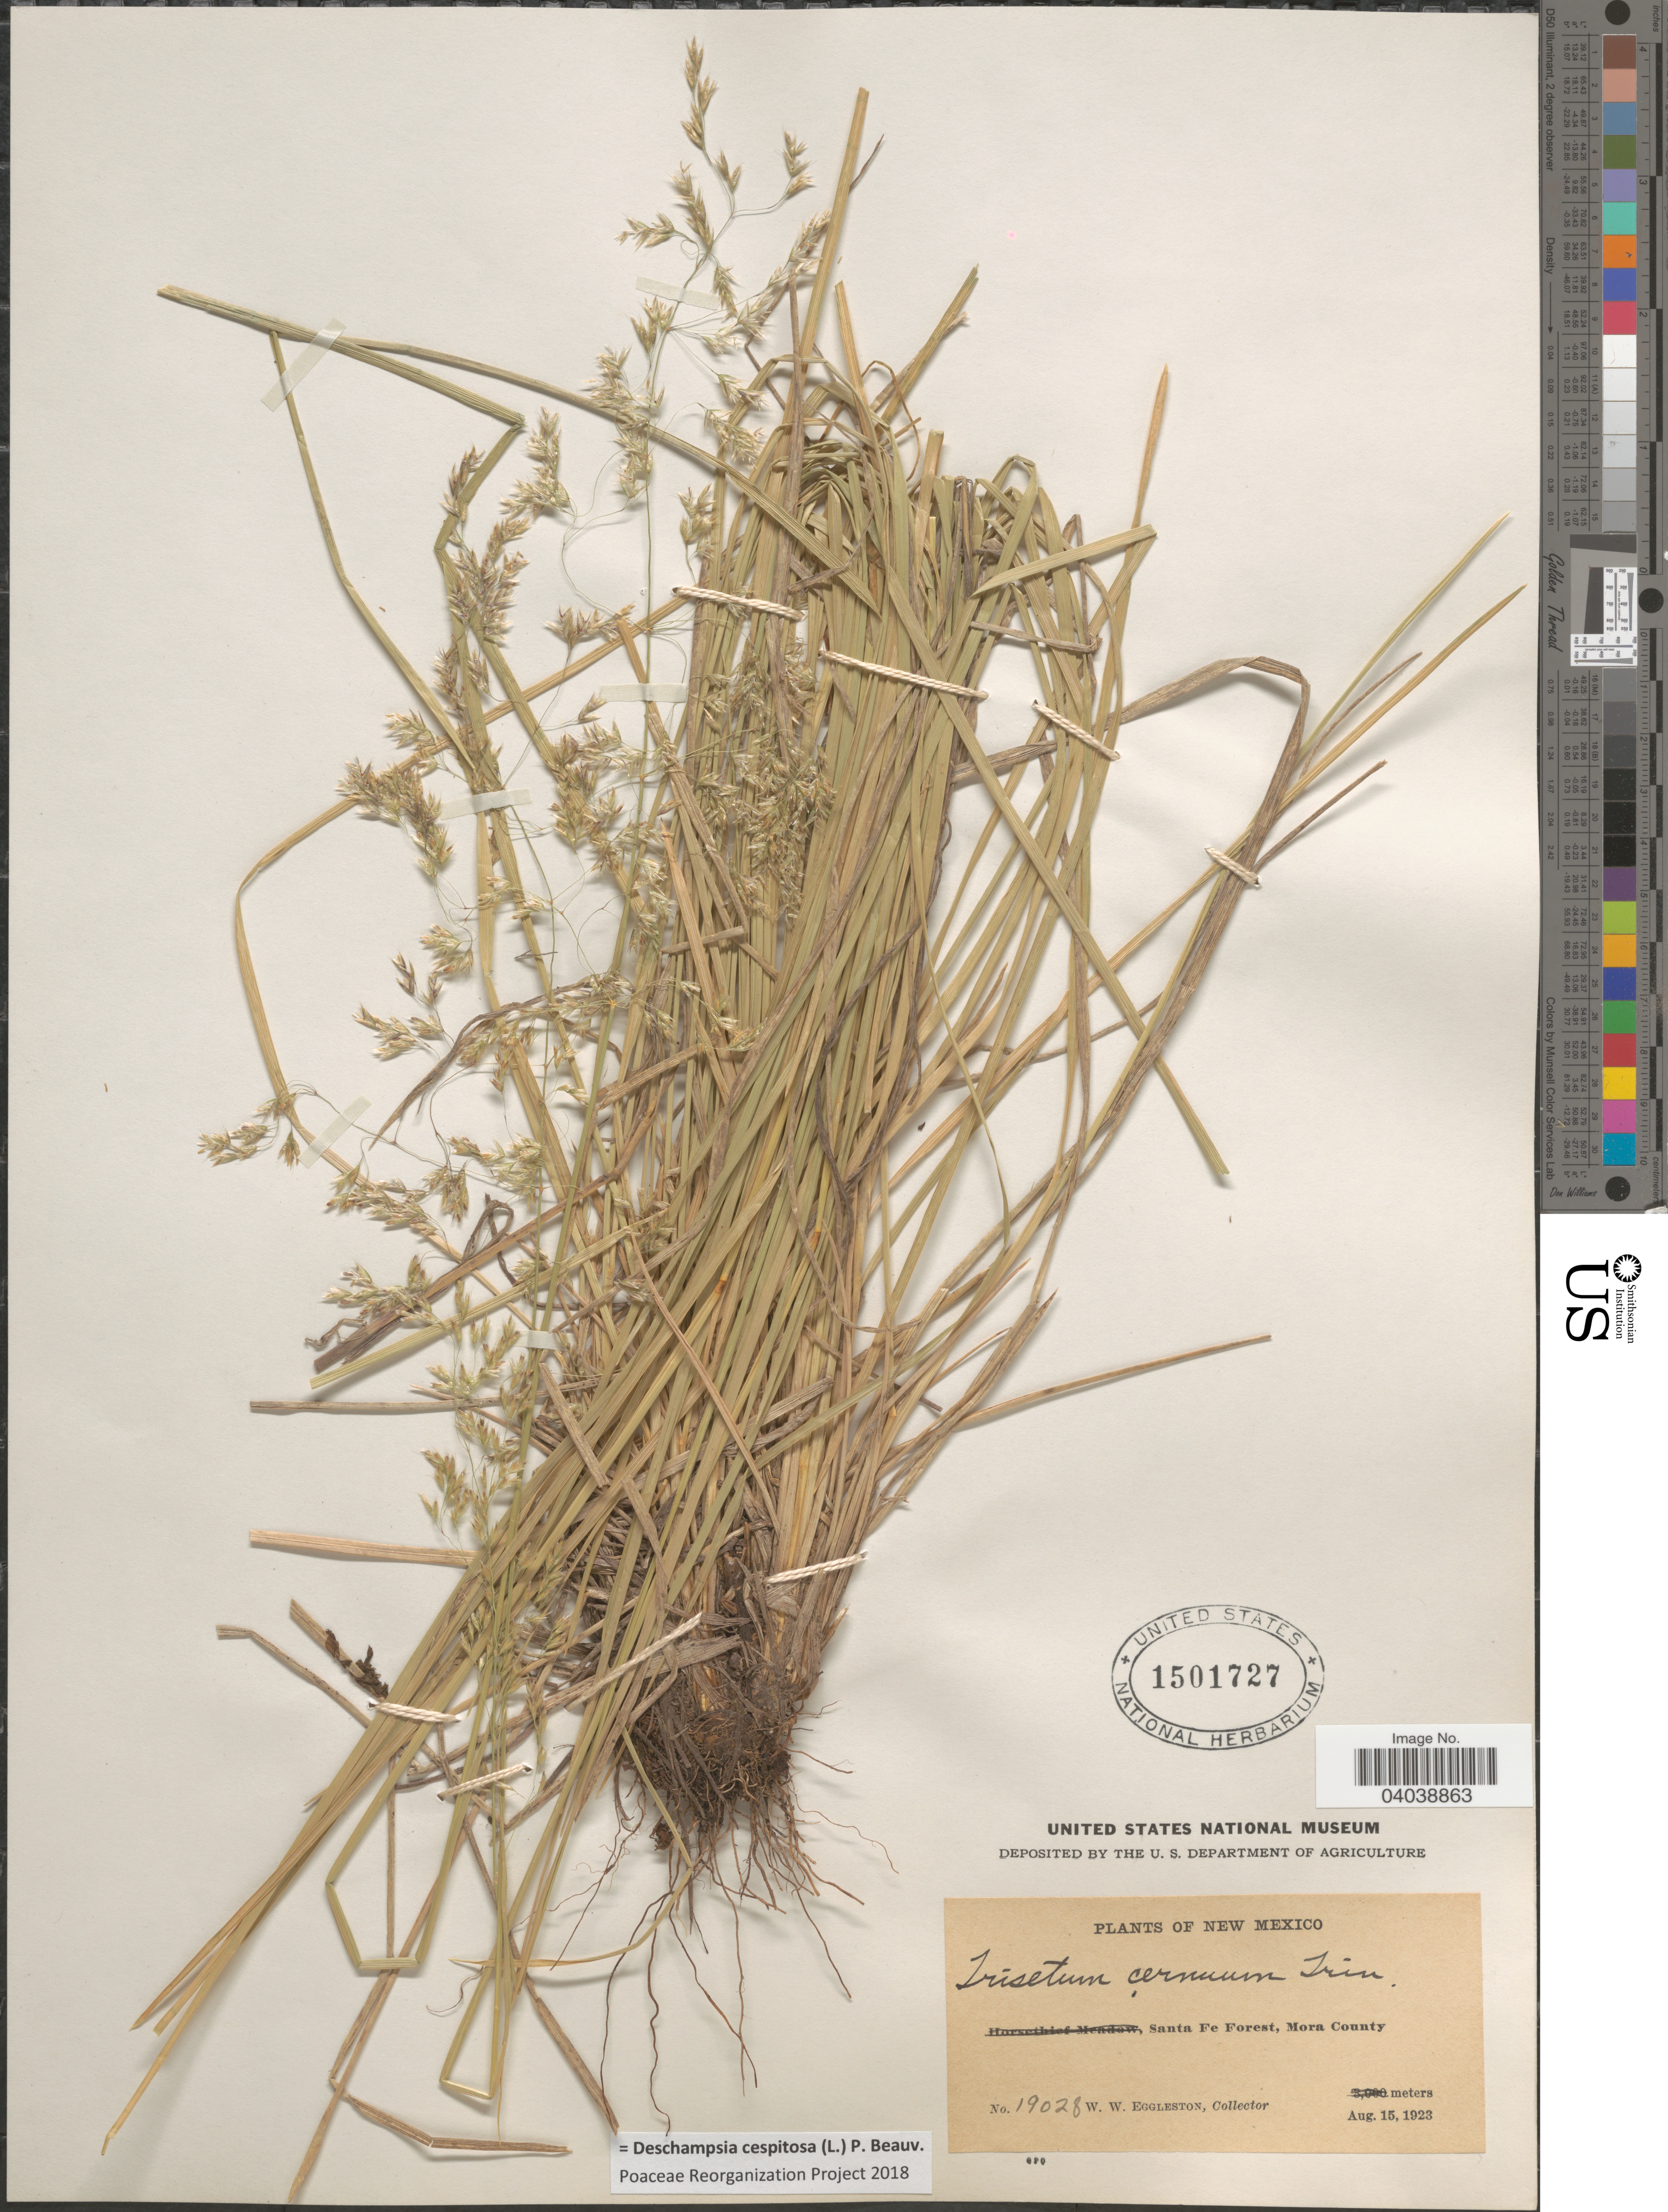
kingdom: Plantae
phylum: Tracheophyta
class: Liliopsida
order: Poales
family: Poaceae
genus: Deschampsia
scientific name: Deschampsia cespitosa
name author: (L.) P. Beauv.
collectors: W. W. Eggleston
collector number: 19028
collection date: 1923-08-15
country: United States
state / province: New Mexico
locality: Santa Fe Forest, Mora County.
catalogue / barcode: US 1501727